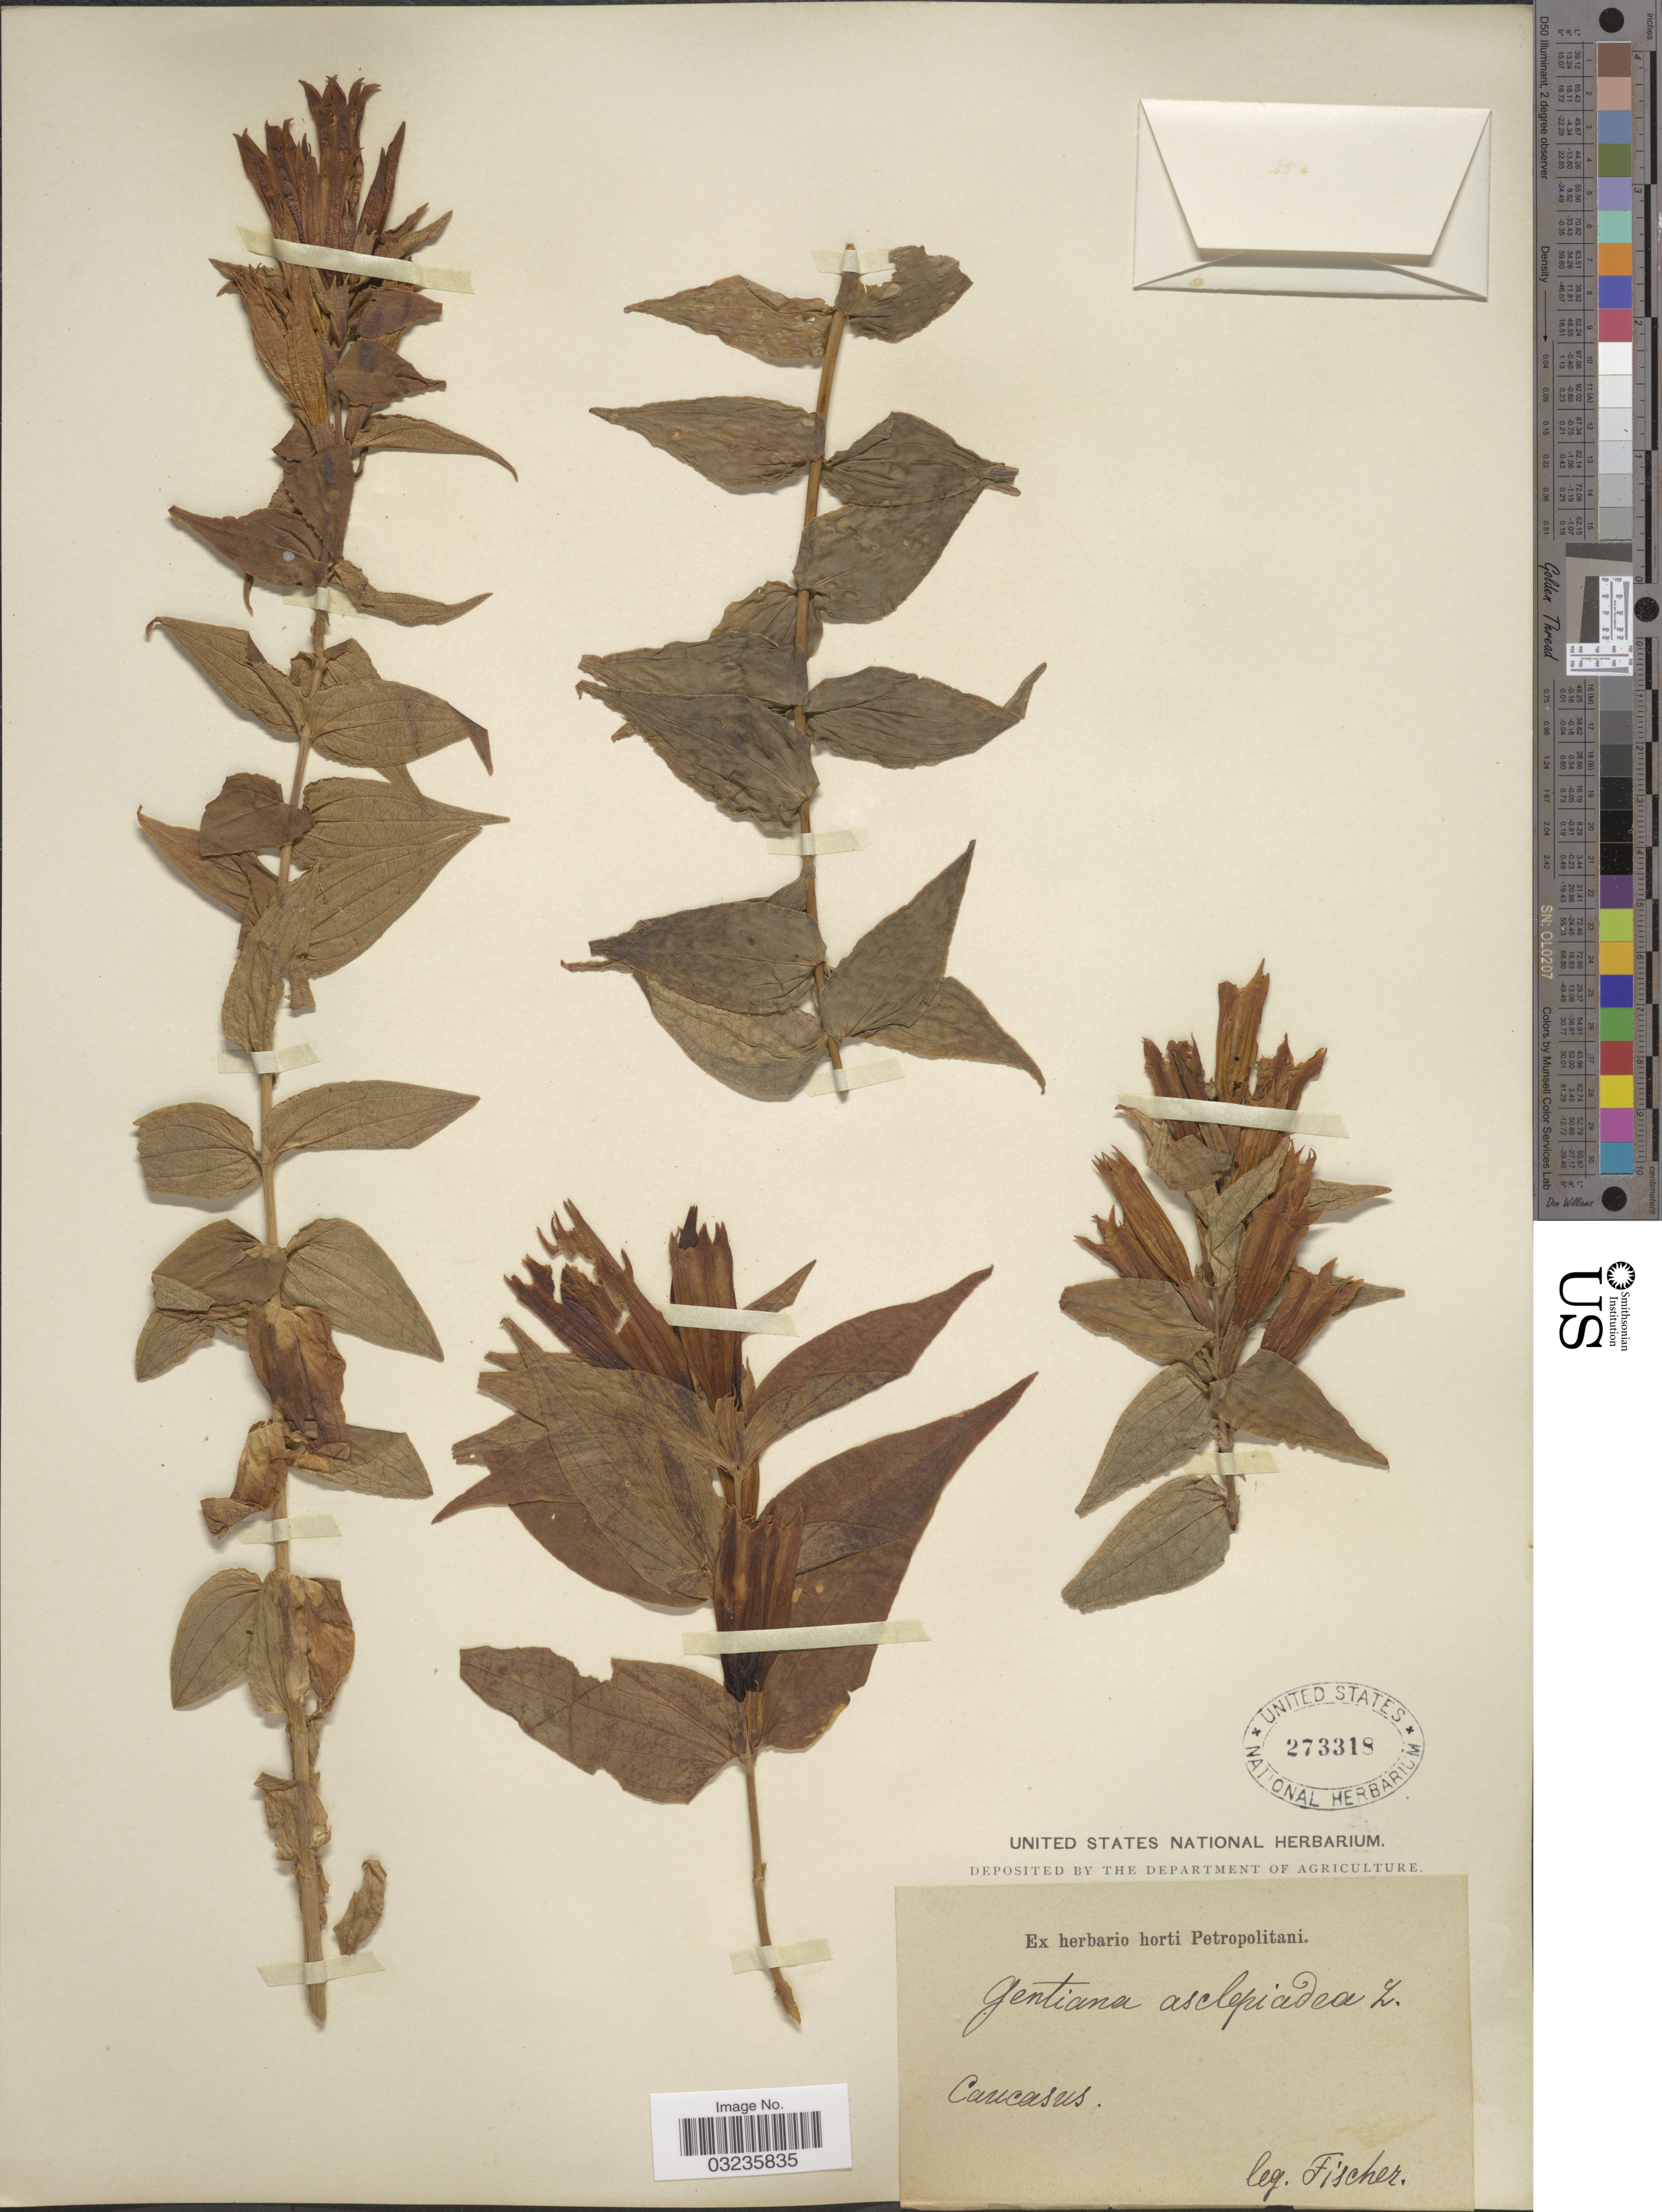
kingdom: Plantae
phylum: Tracheophyta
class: Magnoliopsida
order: Gentianales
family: Gentianaceae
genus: Gentiana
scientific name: Gentiana asclepiadea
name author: L.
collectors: -- Fischer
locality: Caucasus.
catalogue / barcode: US 273318